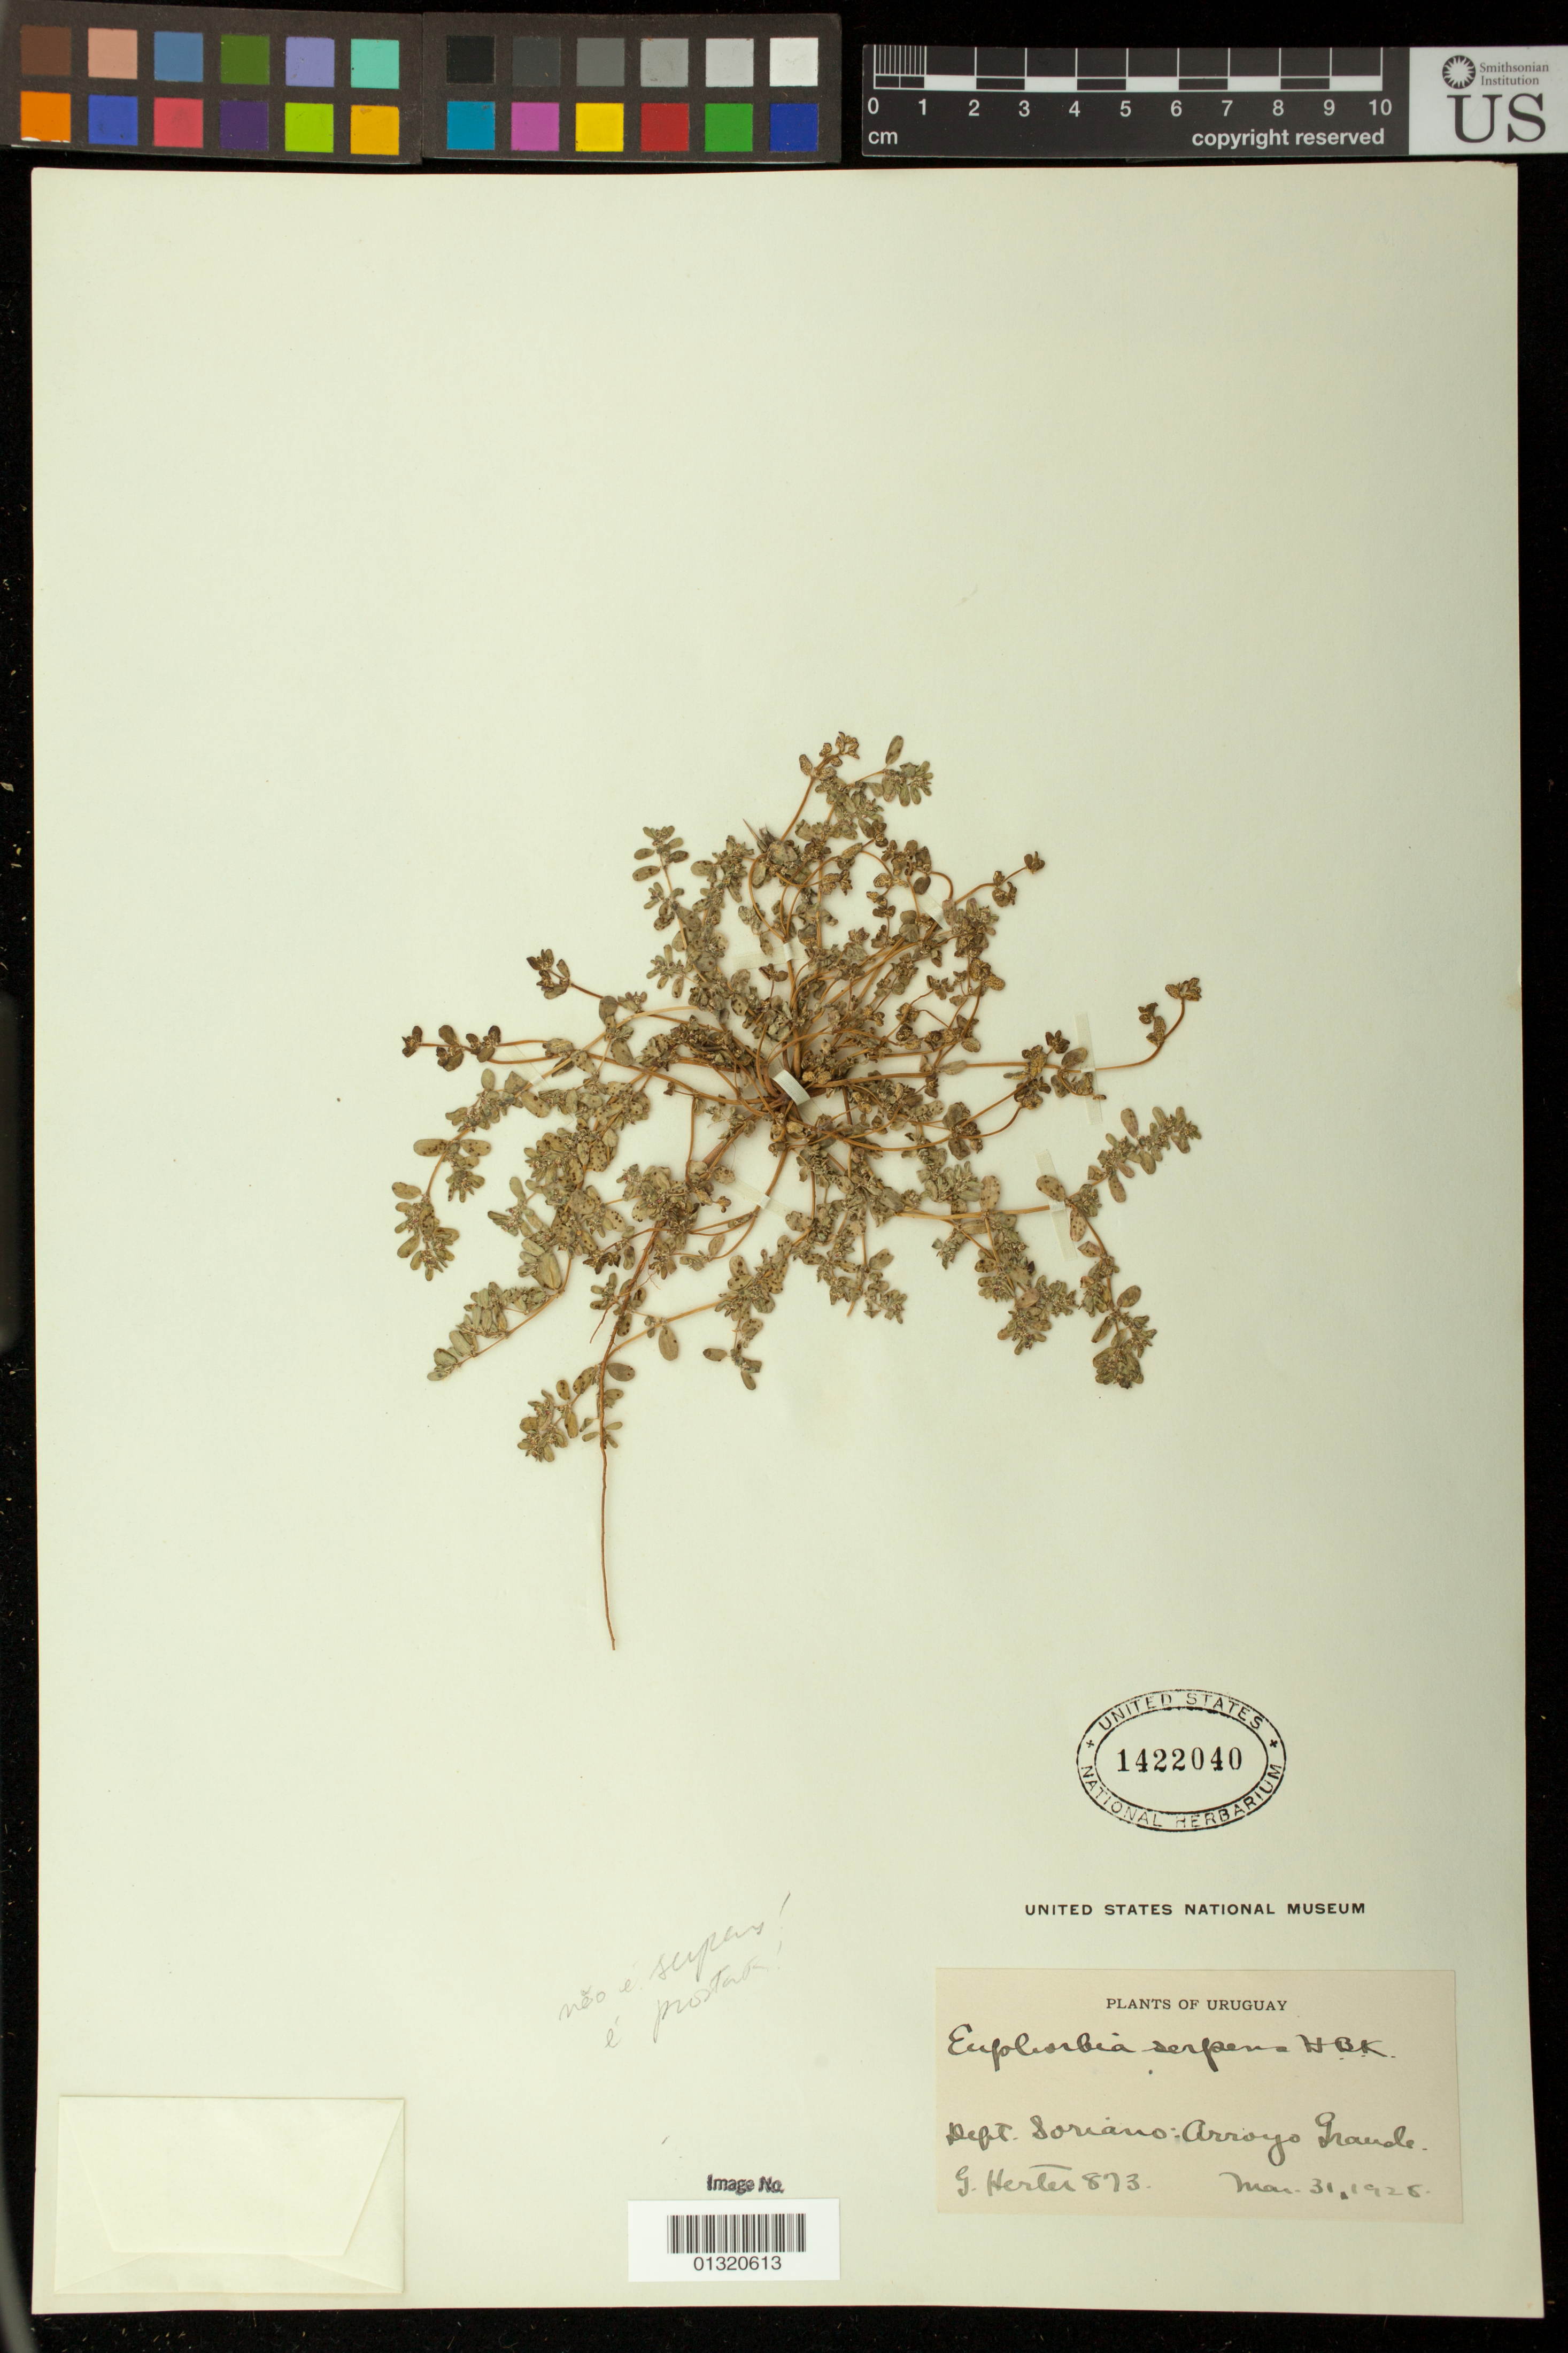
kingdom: Plantae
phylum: Tracheophyta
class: Magnoliopsida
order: Malpighiales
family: Euphorbiaceae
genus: Euphorbia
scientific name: Euphorbia serpens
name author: Kunth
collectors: W. G. Herter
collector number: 873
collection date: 1928-03-31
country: Uruguay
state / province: Soriano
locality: Arroyo Grande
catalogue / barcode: US 1422040